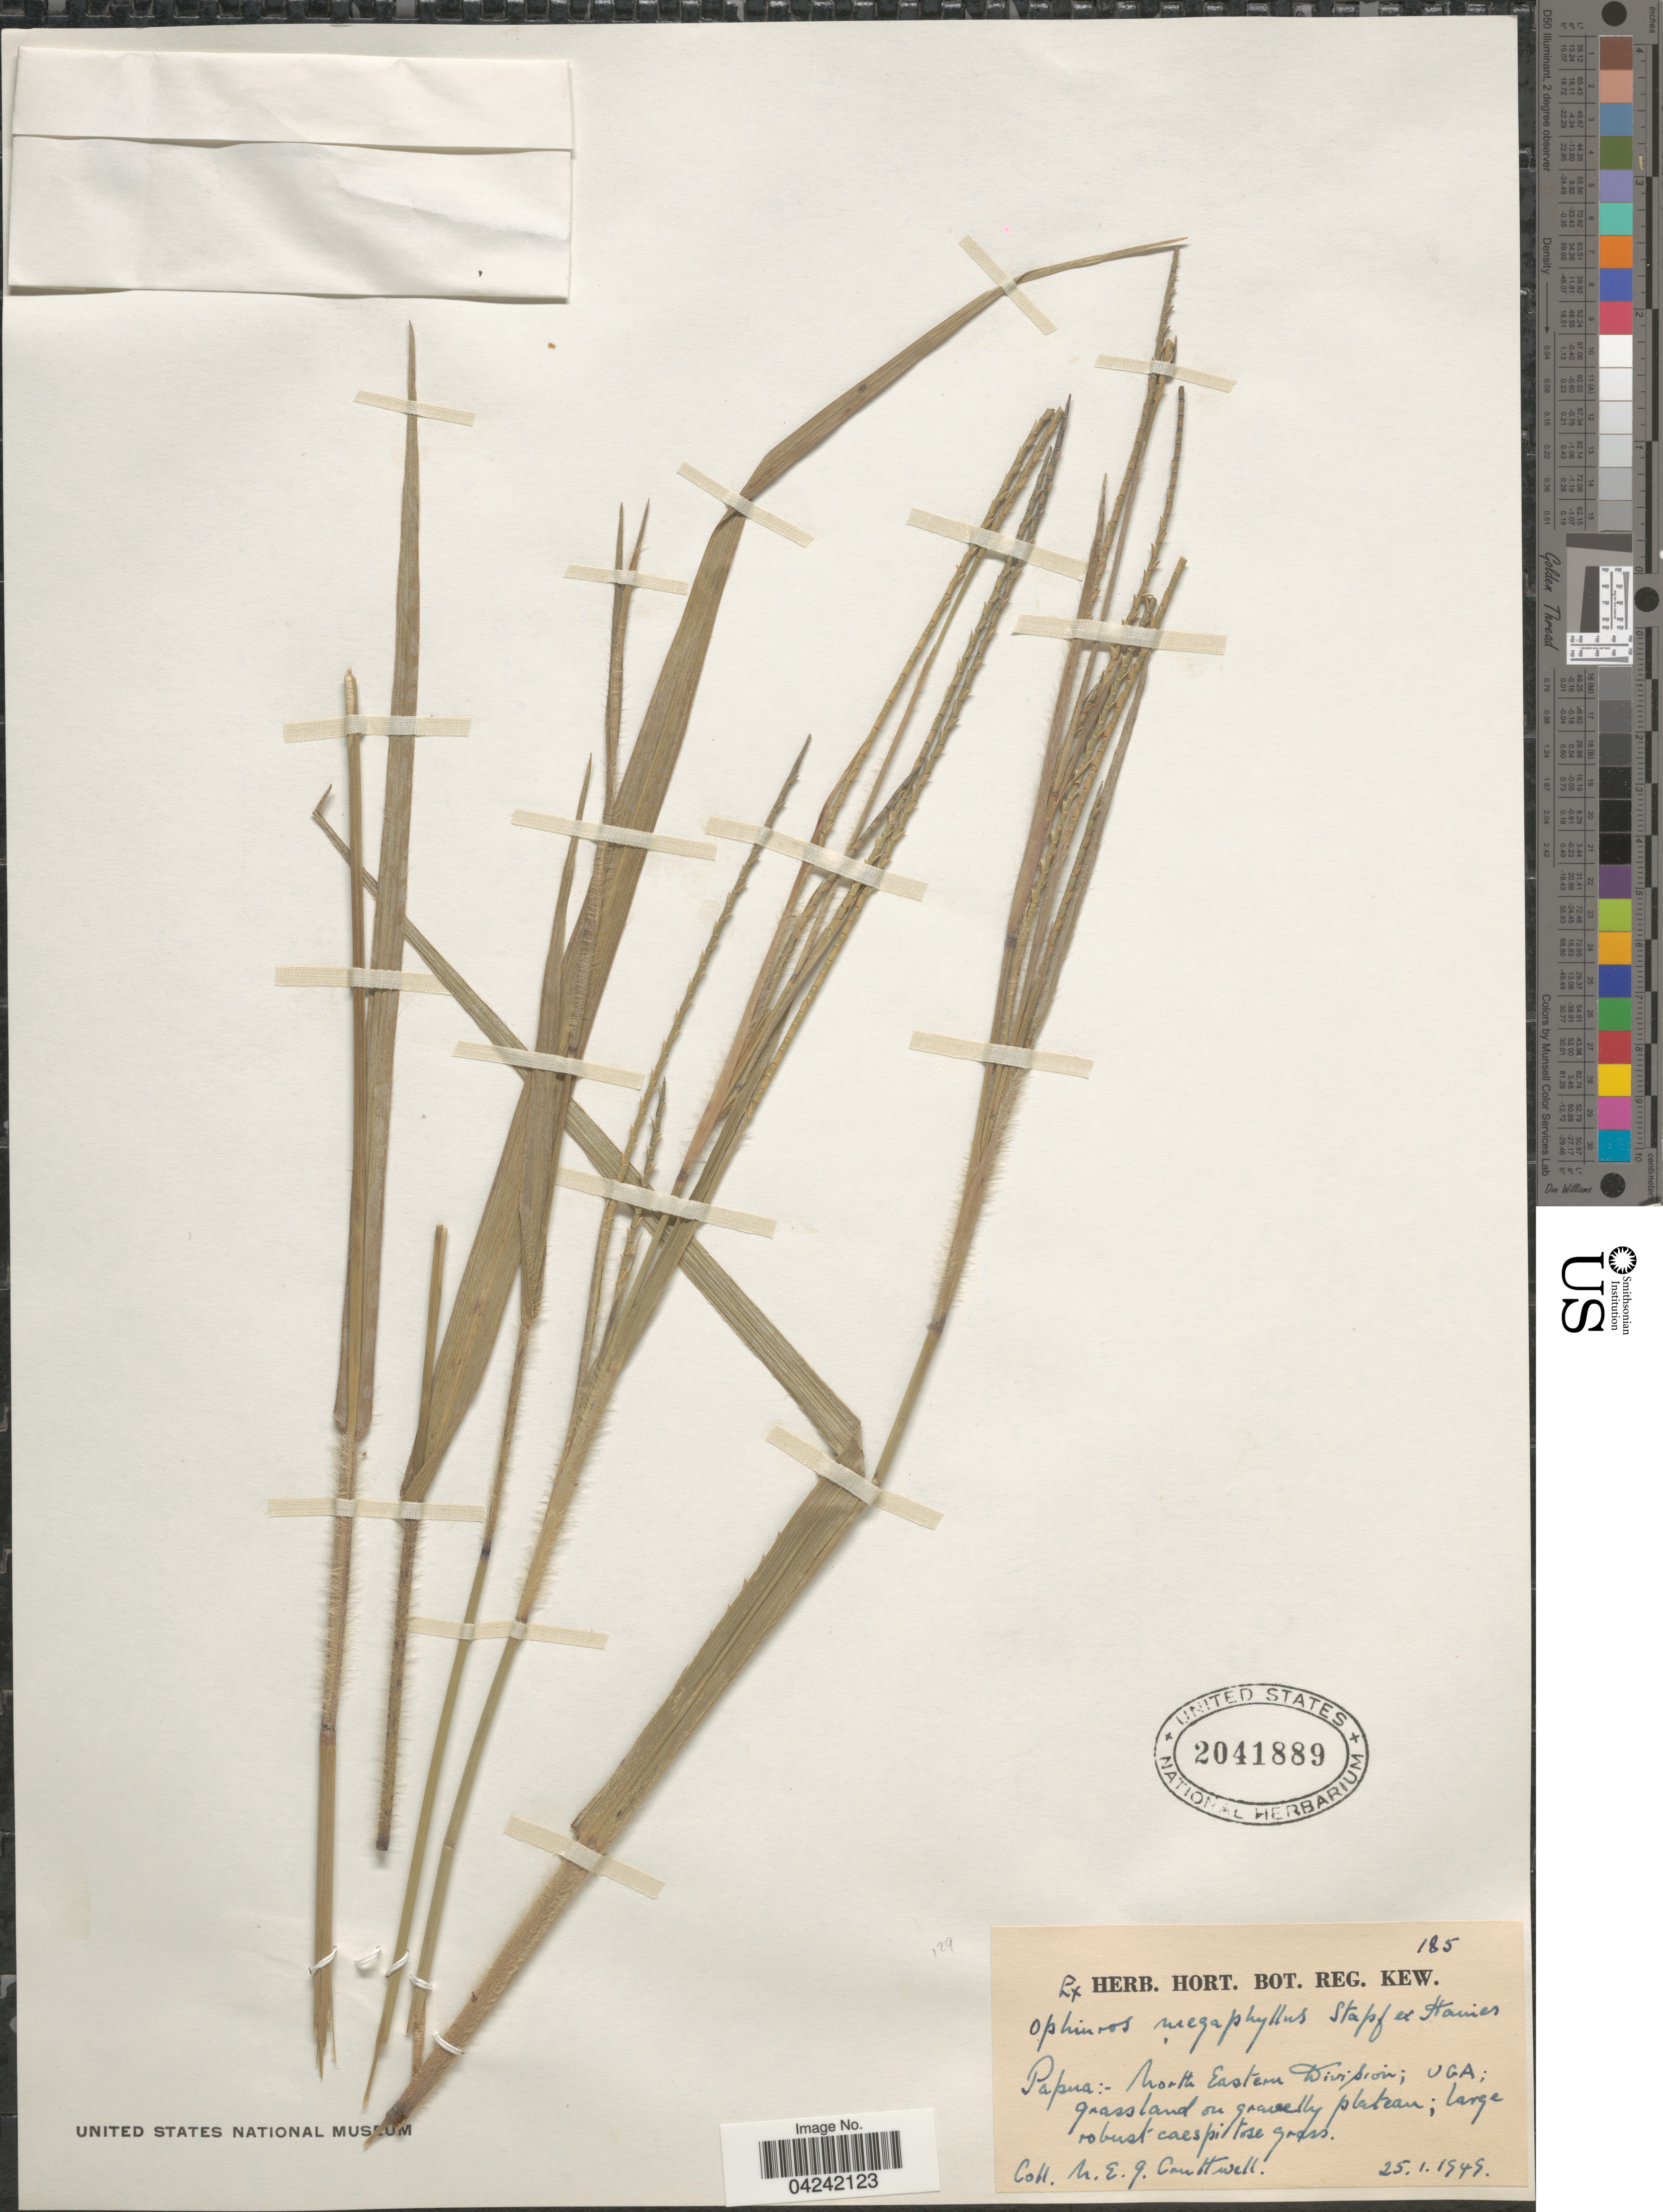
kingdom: Plantae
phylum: Tracheophyta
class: Liliopsida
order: Poales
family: Poaceae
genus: Ophiuros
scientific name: Ophiuros exaltatus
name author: (L.) Kuntze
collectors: N. Cruttwell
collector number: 185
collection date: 1949-01-25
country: Papua New Guinea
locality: Papua: North Eastern Division; UGA; grassland on gravelly plateau.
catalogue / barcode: US 2041889